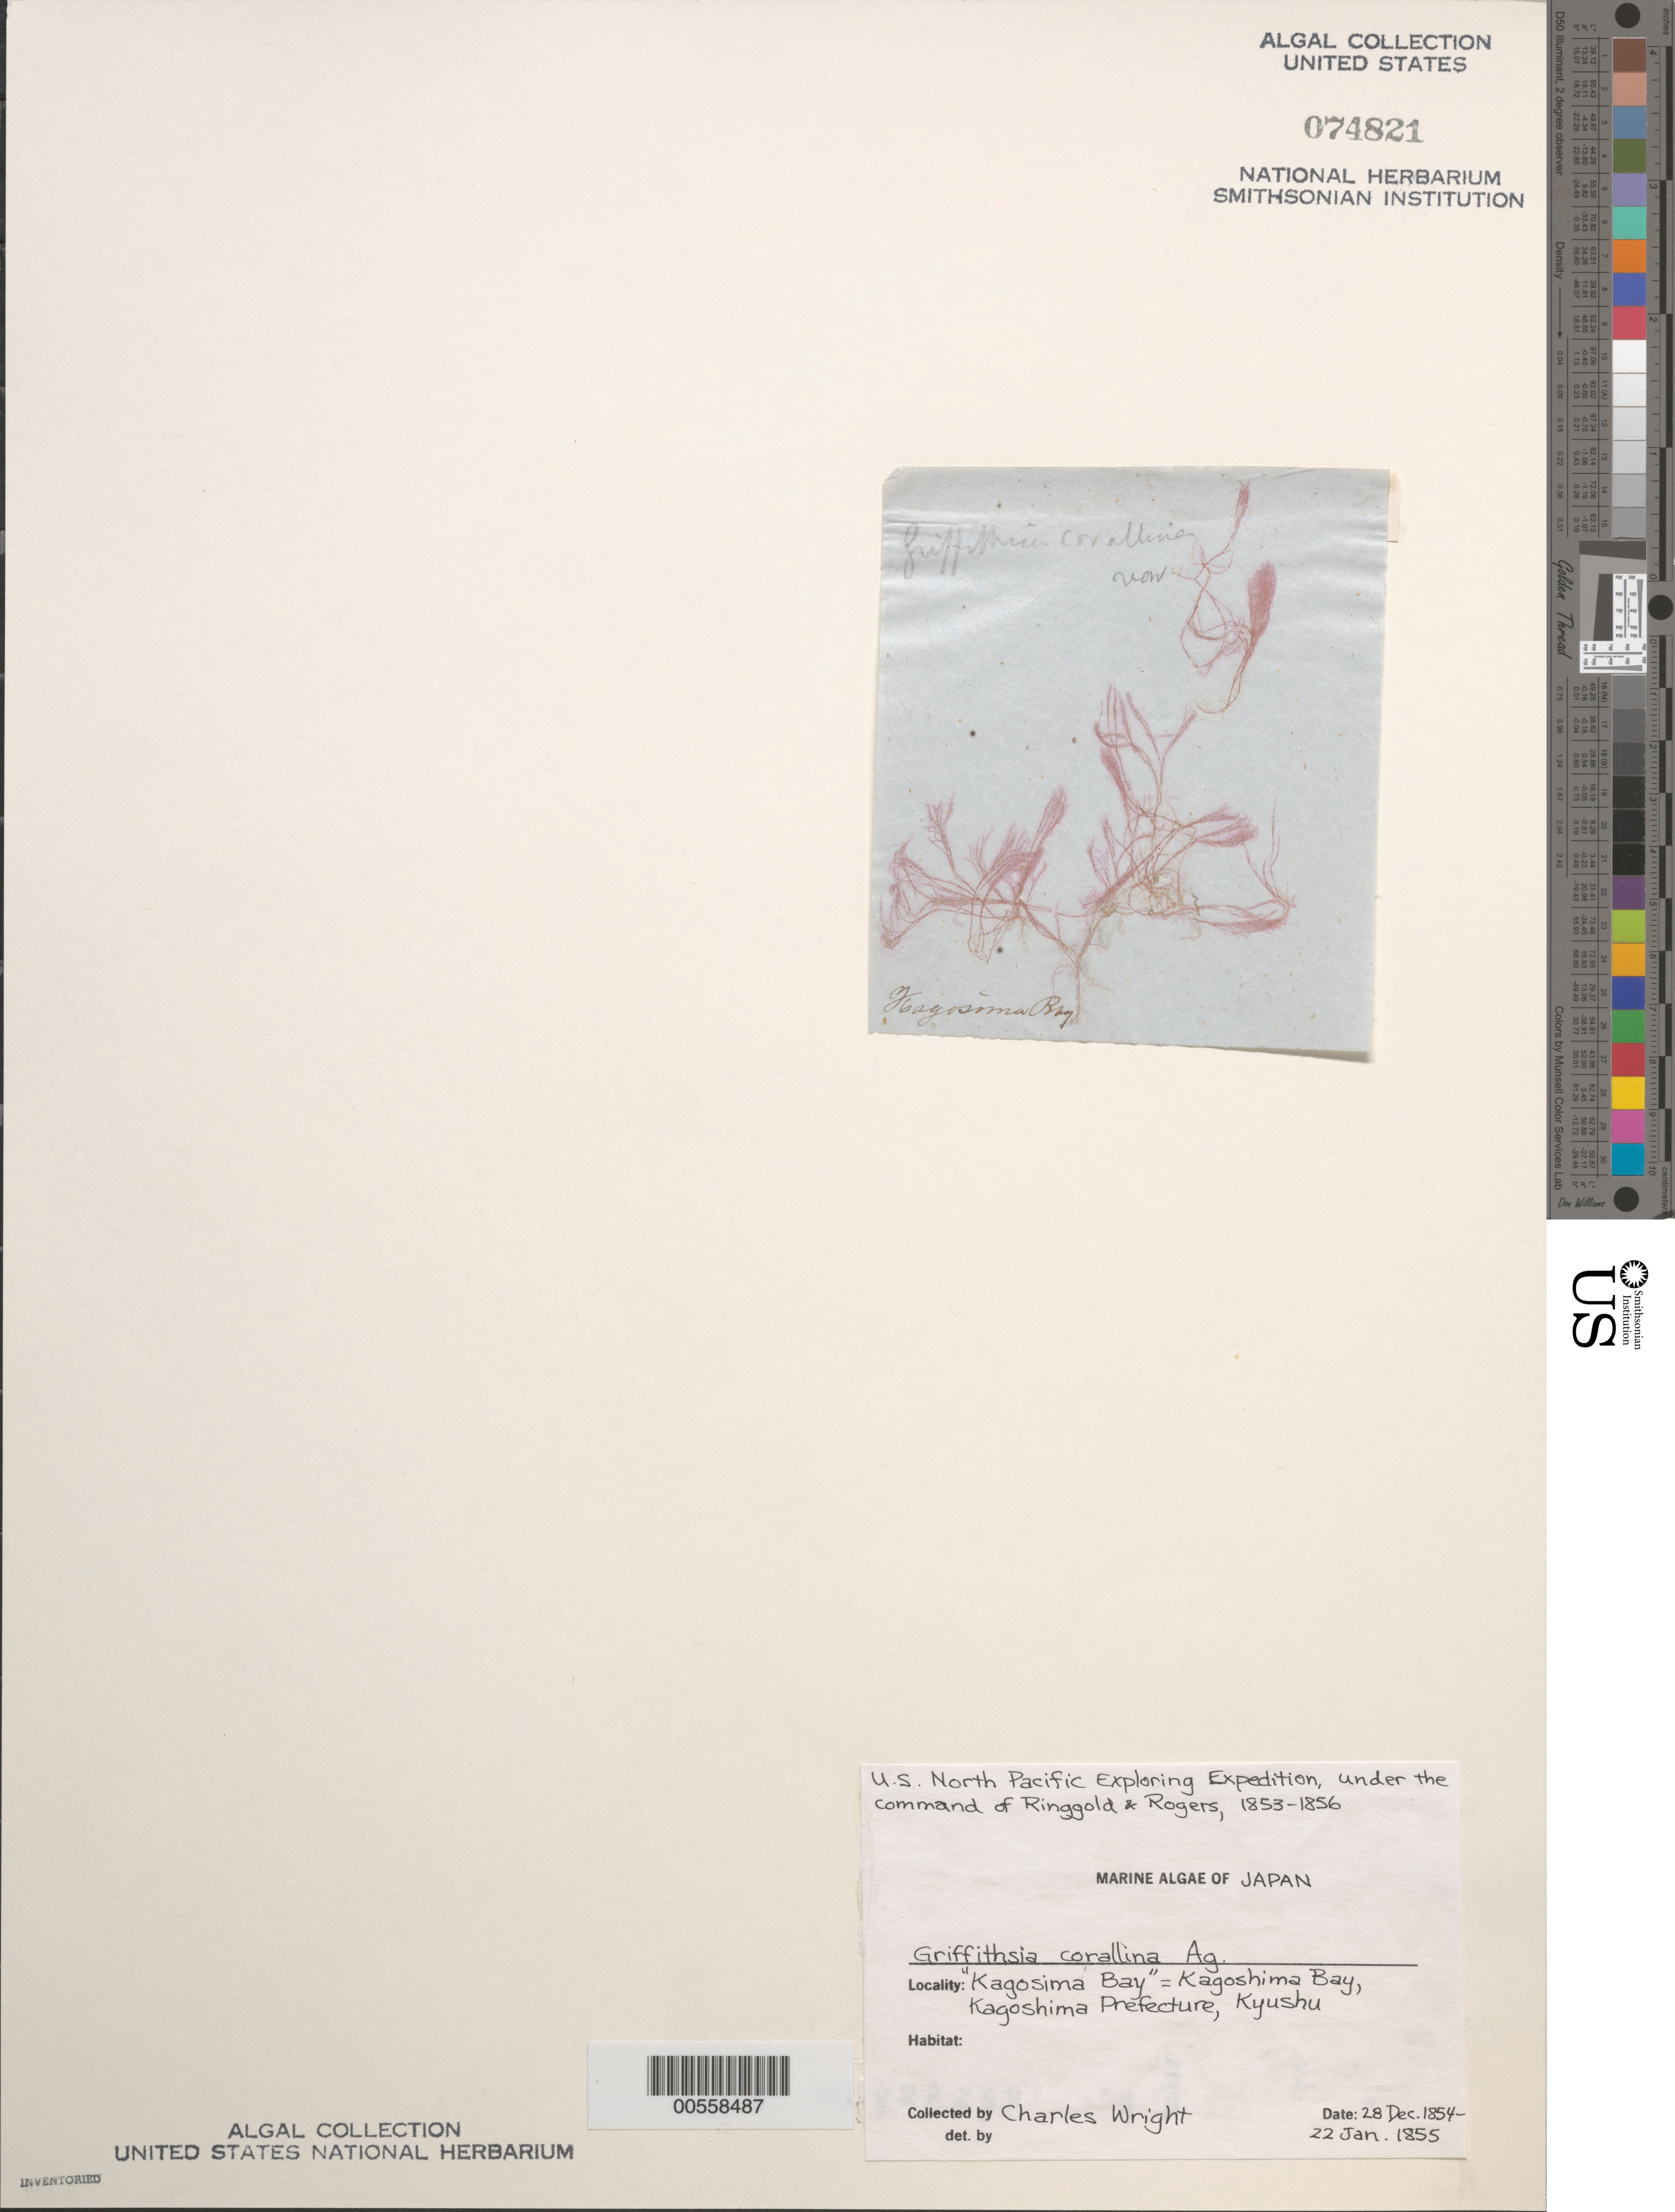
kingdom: Plantae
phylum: Rhodophyta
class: Florideophyceae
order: Ceramiales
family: Wrangeliaceae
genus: Griffithsia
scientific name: Griffithsia corallinoides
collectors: C. Wright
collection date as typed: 28 Dec 1854 TO 22 Jan 1855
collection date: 1854-12-28/1855-01-22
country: Japan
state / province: Kagosima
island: Kyushu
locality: Kagoshima Bay (Kagosima Bay)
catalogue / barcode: US 74821